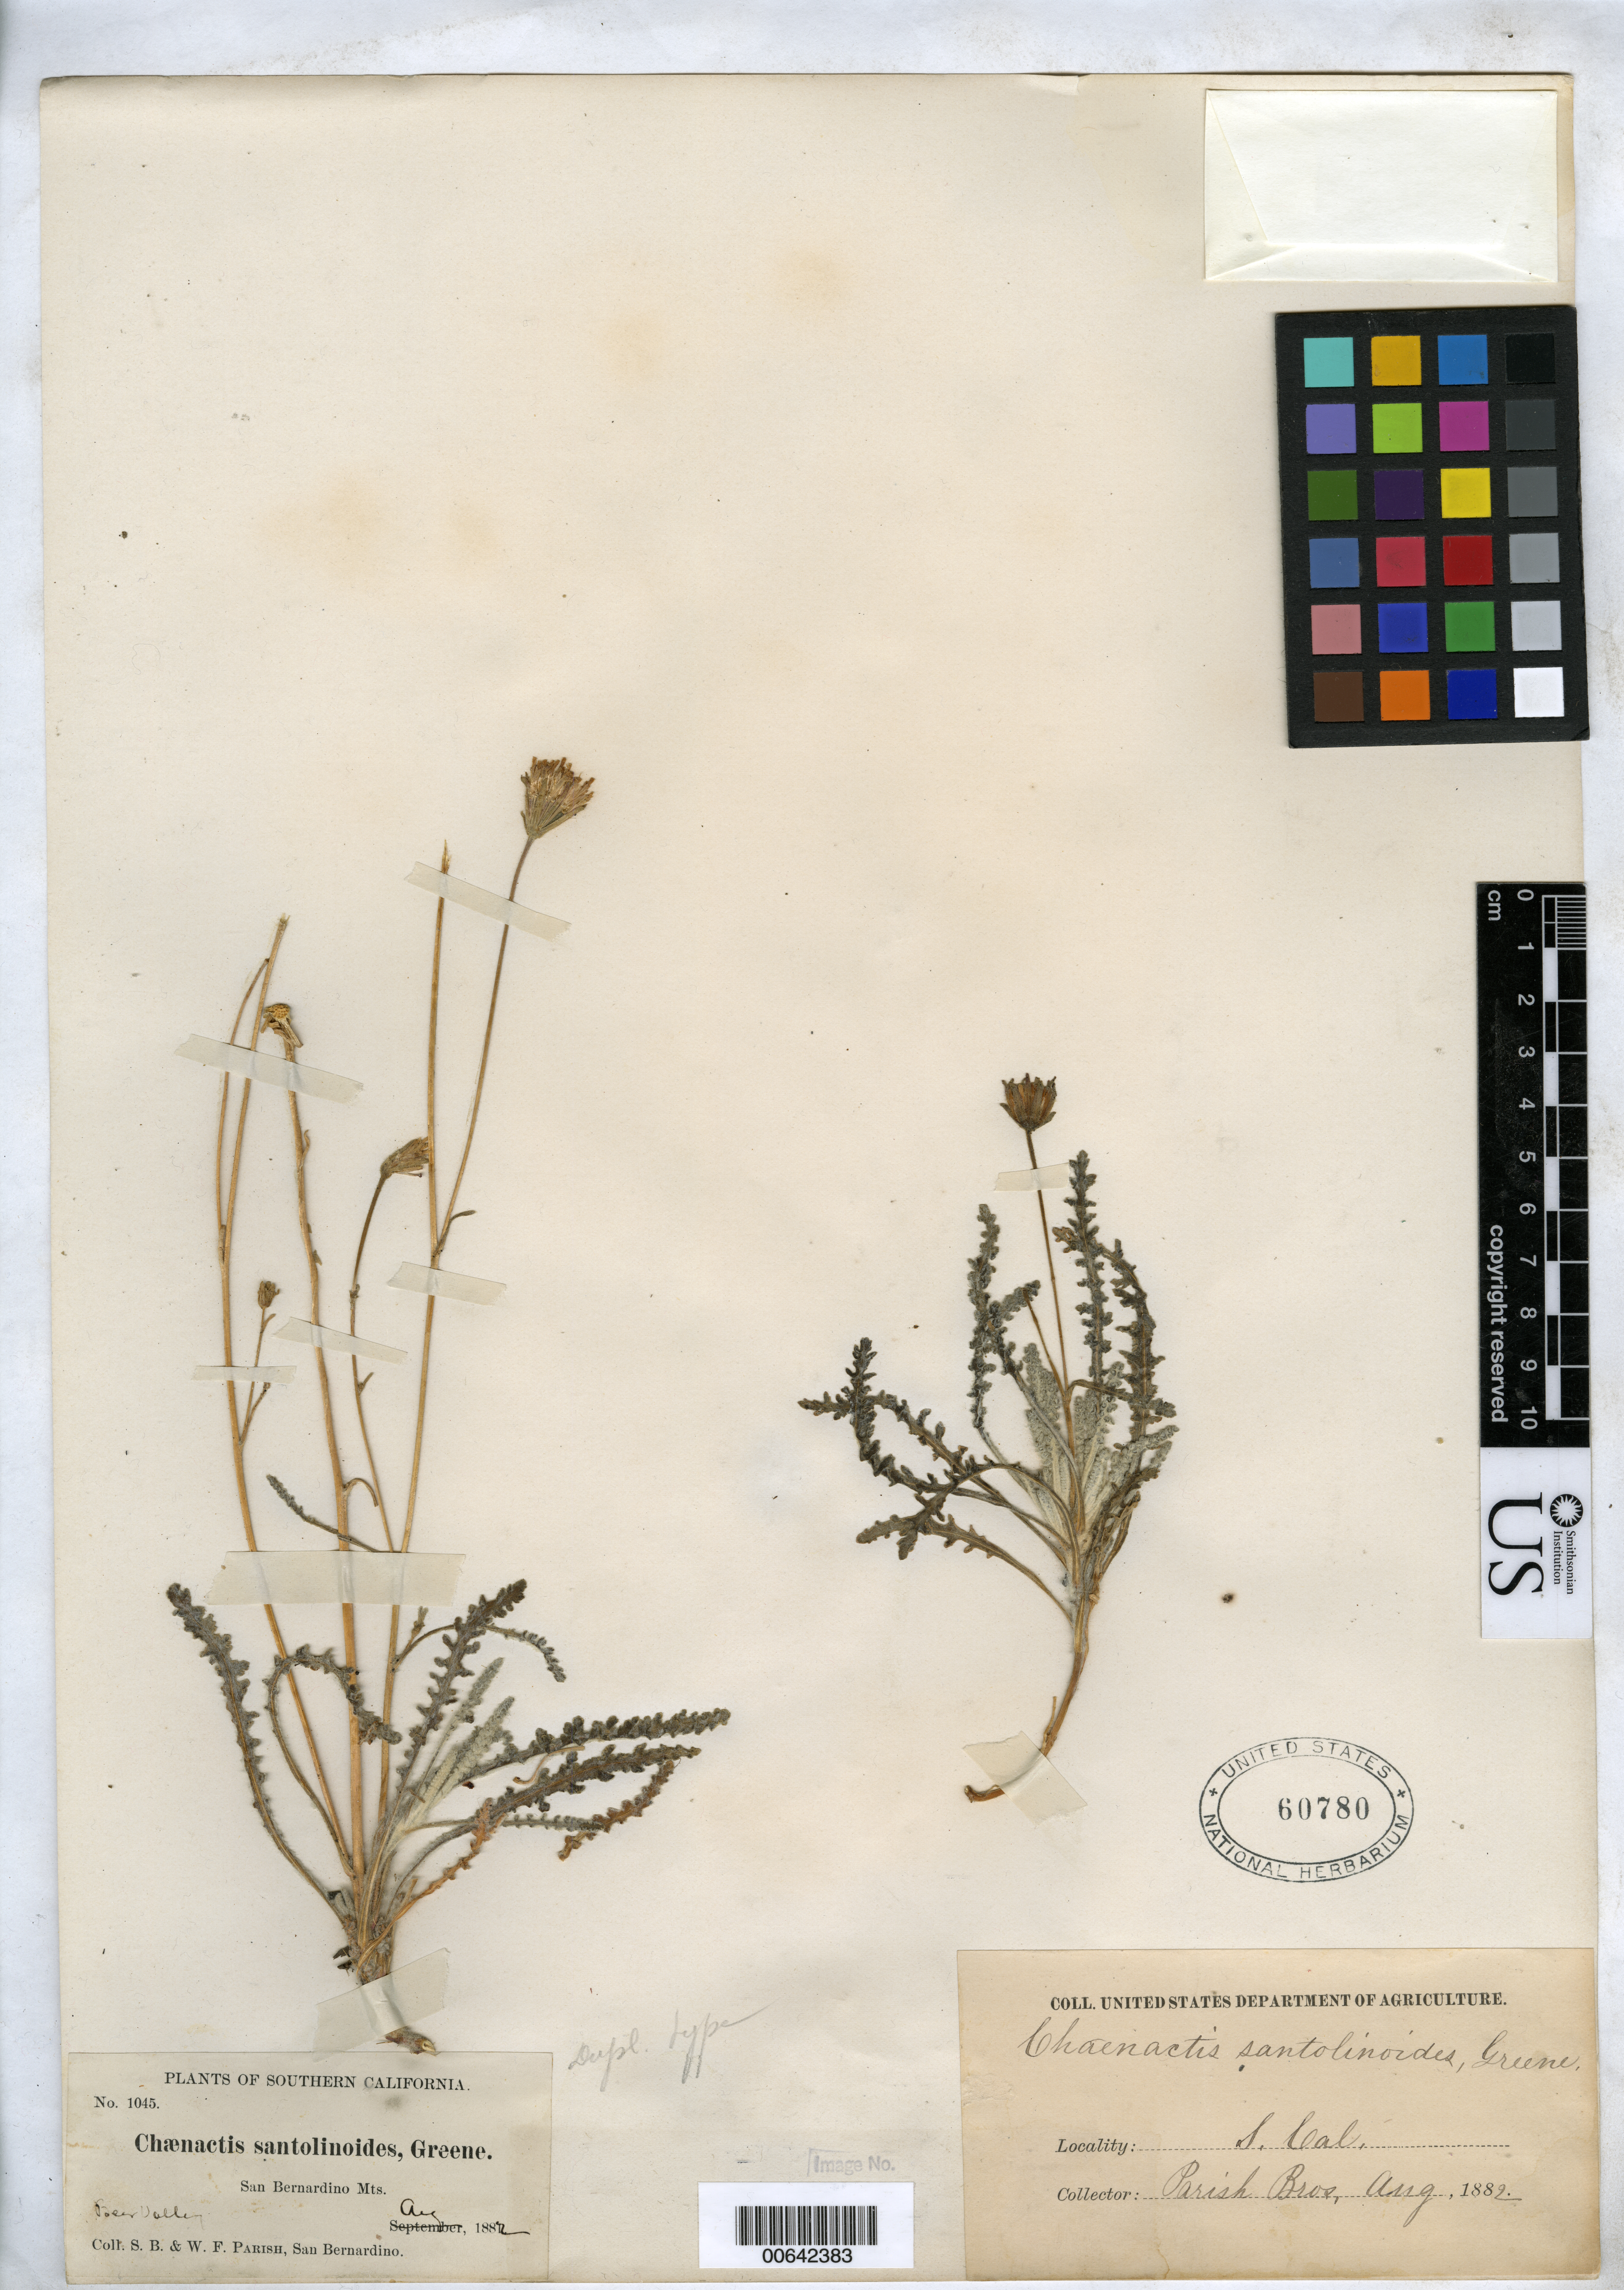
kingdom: Plantae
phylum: Tracheophyta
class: Magnoliopsida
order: Asterales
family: Asteraceae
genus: Chaenactis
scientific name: Chaenactis santolinoides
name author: Greene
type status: Type Collection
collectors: S. B. Parish & W. F. Parish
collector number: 1045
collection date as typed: Aug 1882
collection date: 1882-08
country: United States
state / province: California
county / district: San Bernardino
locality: Bear Valley, San Bernardino Mts.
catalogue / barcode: US 60780